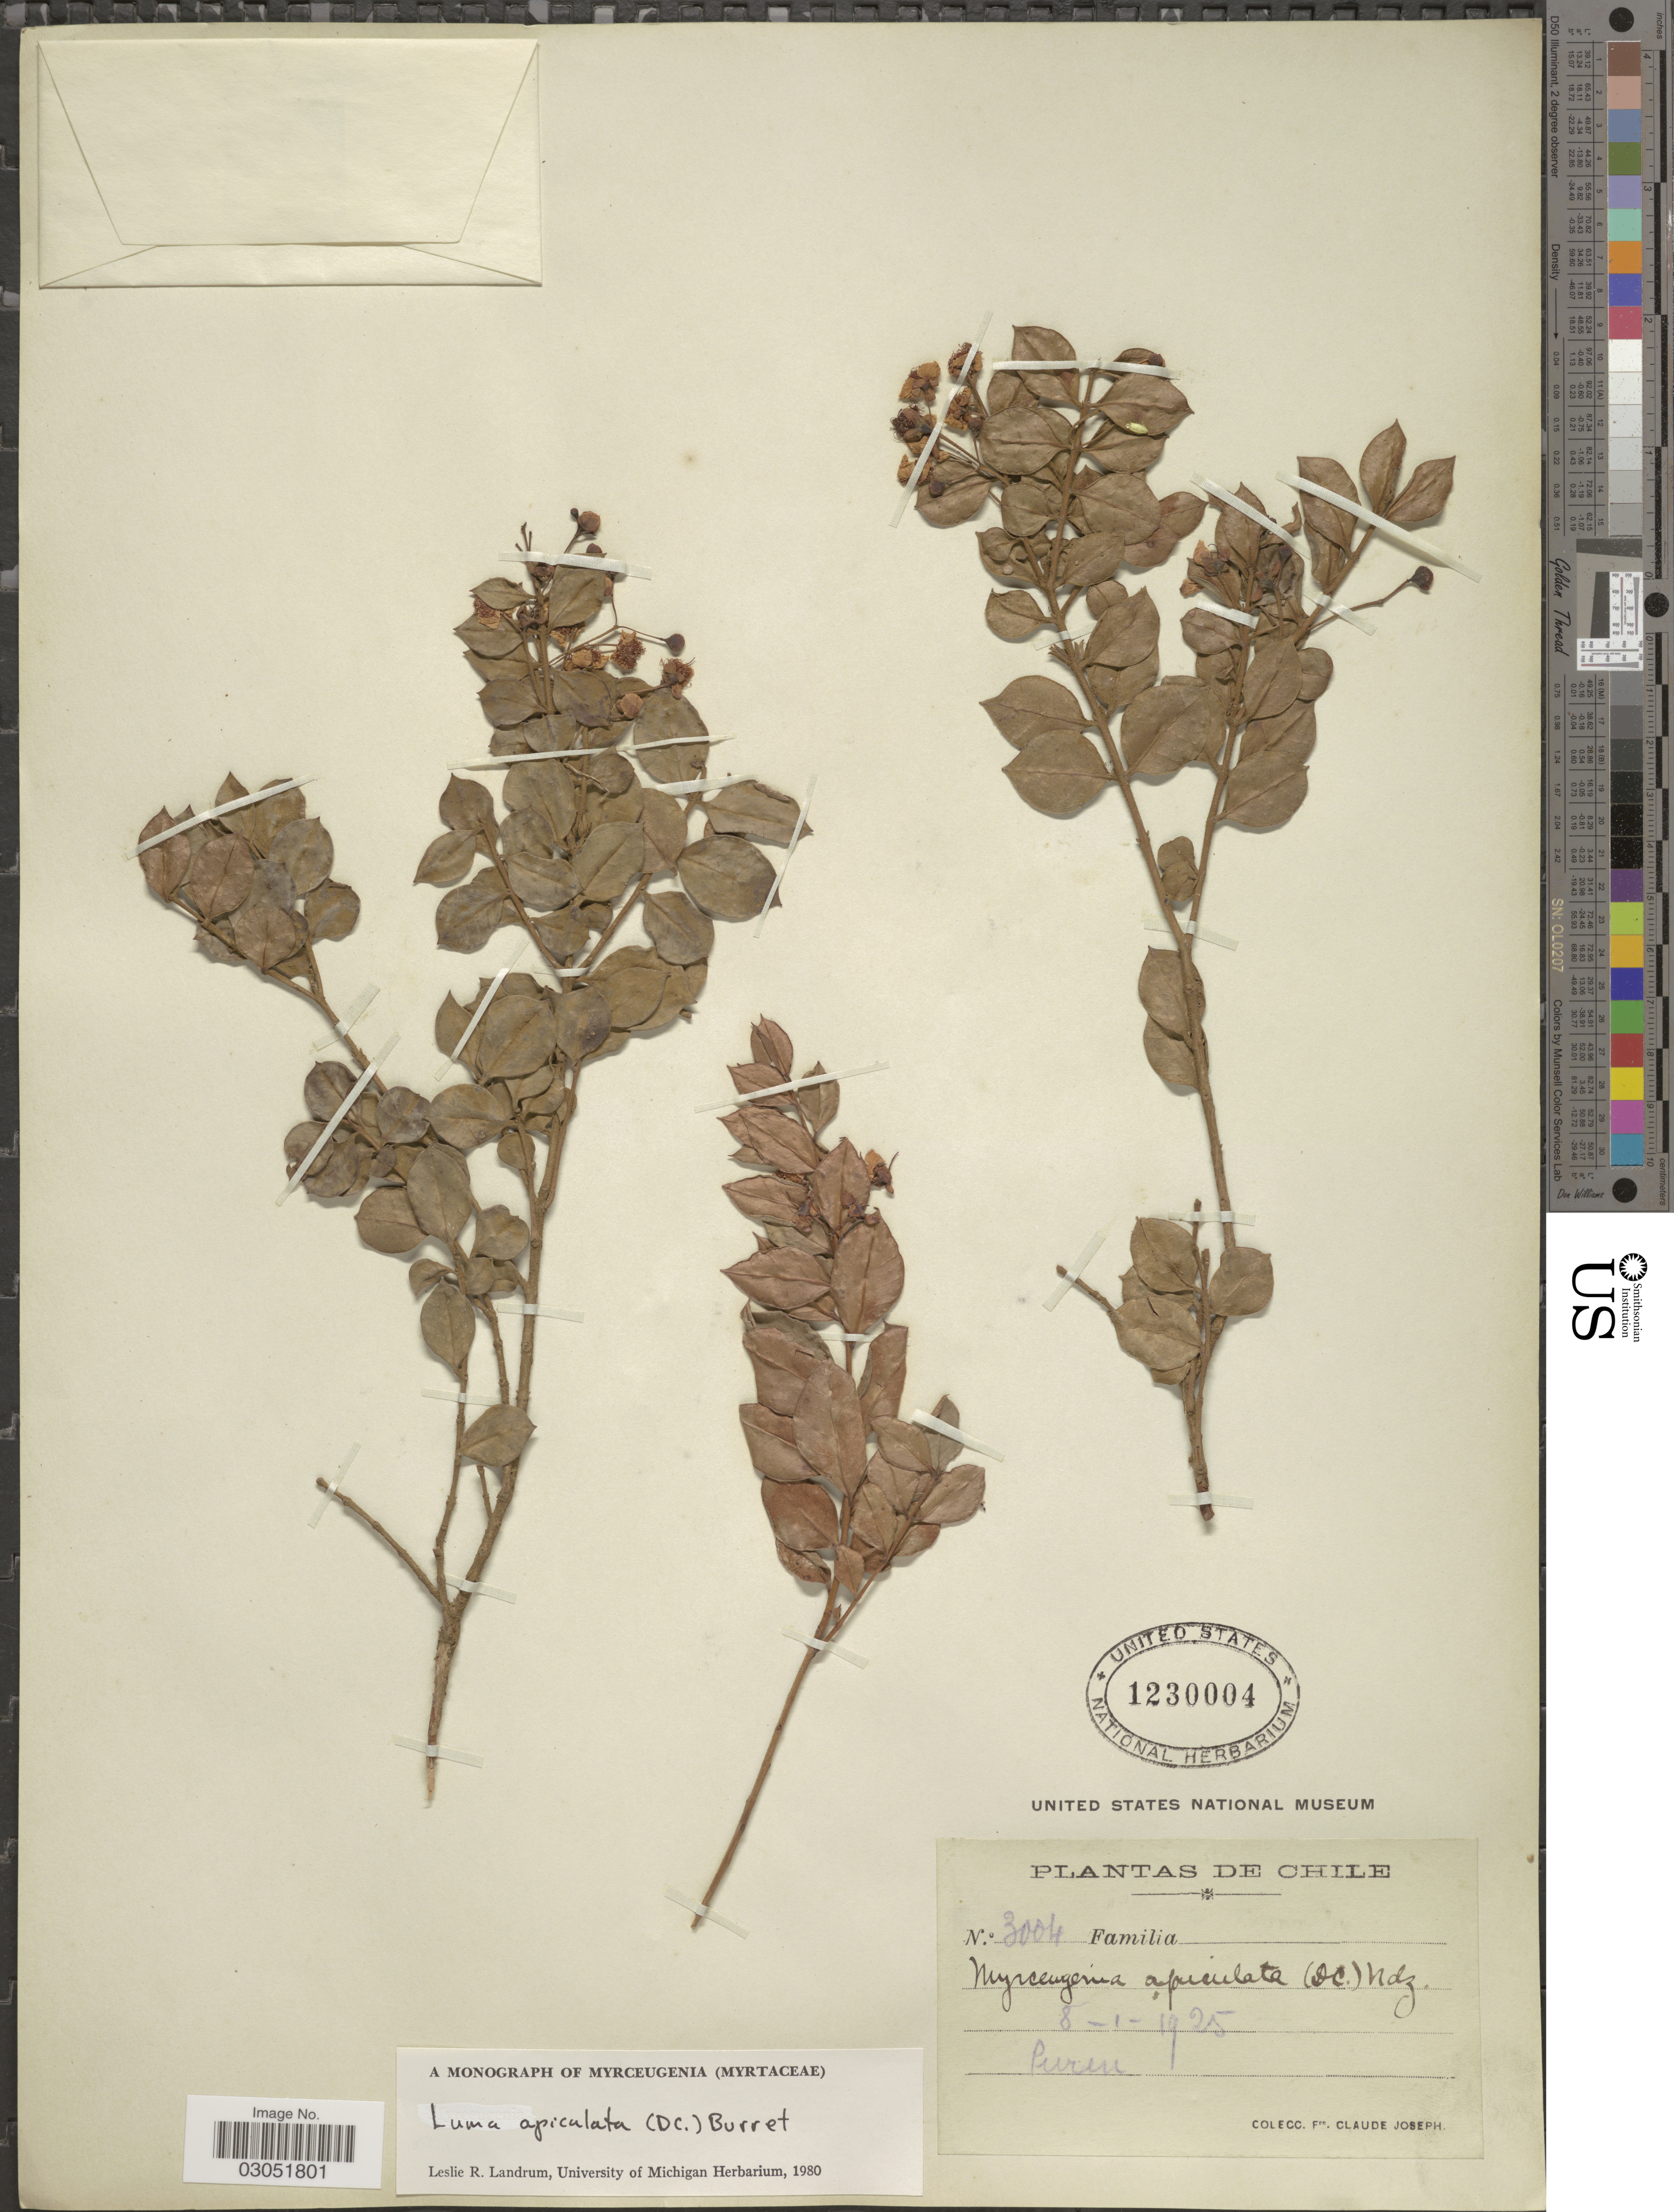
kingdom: Plantae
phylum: Tracheophyta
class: Magnoliopsida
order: Myrtales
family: Myrtaceae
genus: Luma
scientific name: Luma apiculata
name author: (DC.) Burret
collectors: Bro. Claude-Joseph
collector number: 3004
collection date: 1925-01-08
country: Chile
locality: Puren.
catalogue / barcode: US 1230004